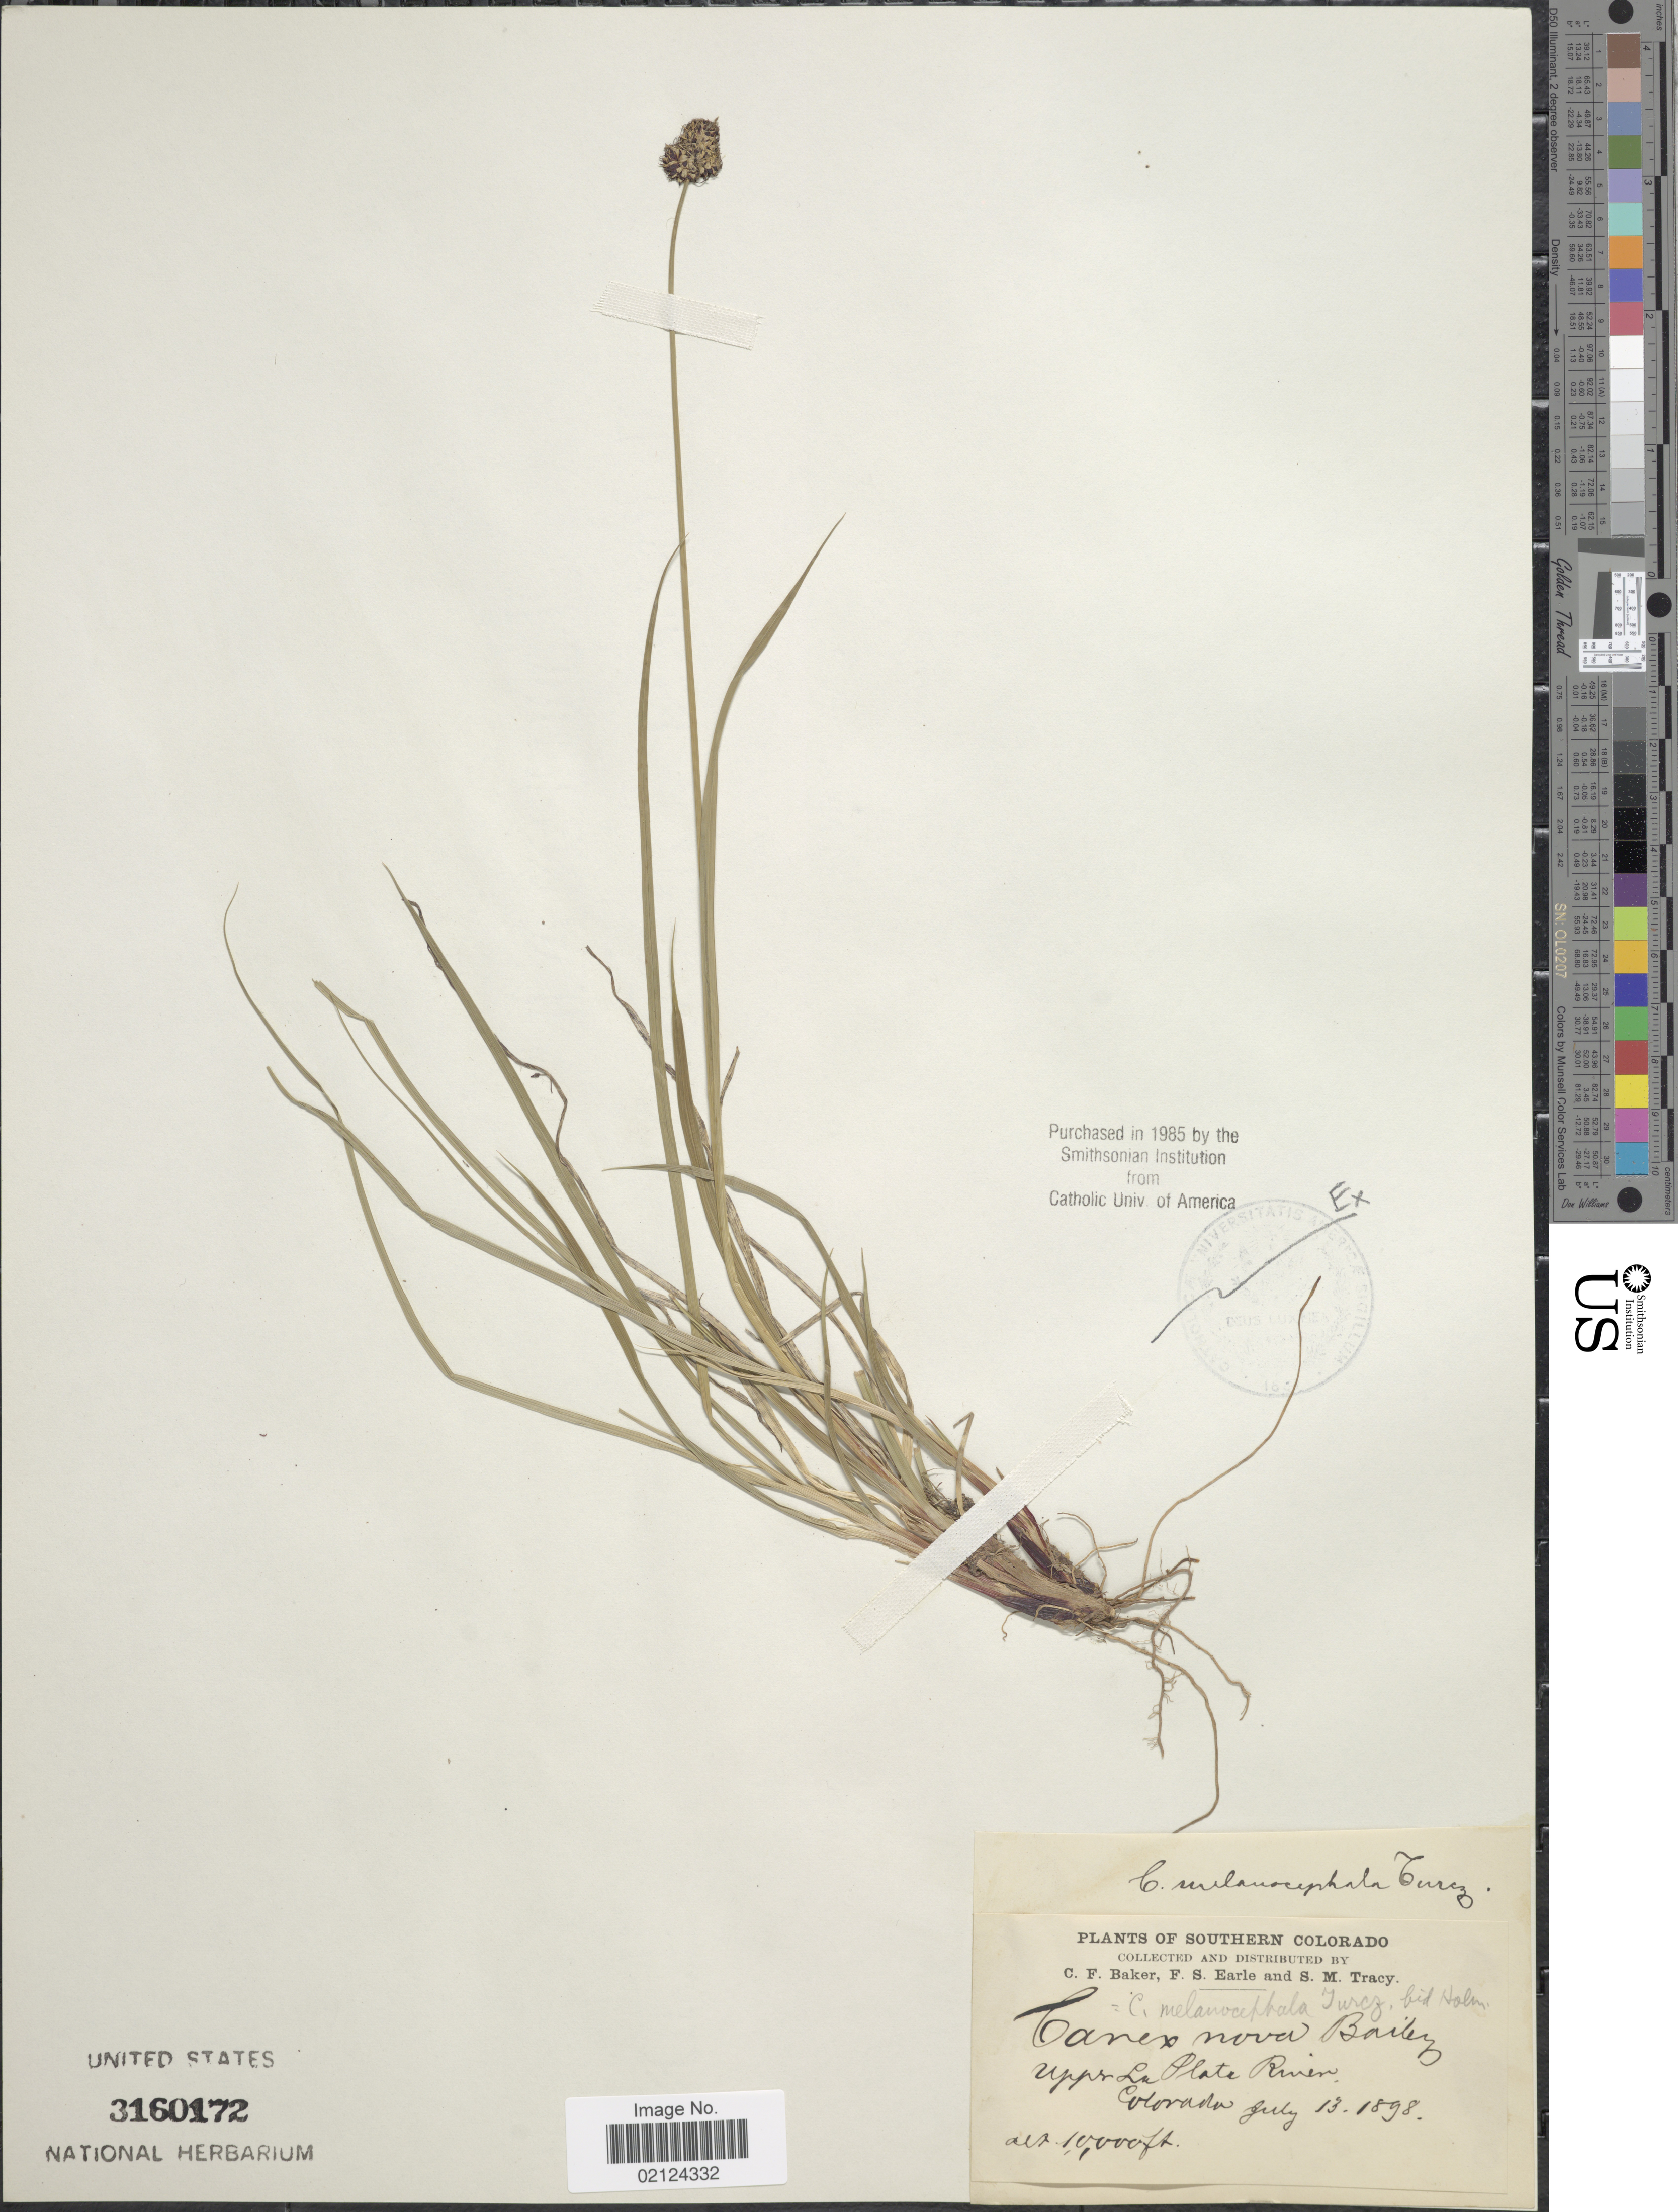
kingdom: Plantae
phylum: Tracheophyta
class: Liliopsida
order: Poales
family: Cyperaceae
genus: Carex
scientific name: Carex melanocephala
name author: Turcz.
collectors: C. F. Baker, F. S. Earle & S. M. Tracy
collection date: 1898-07-13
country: United States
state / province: Colorado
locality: Southern Colorado, Upper La Plata River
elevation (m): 3048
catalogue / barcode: US 3160172